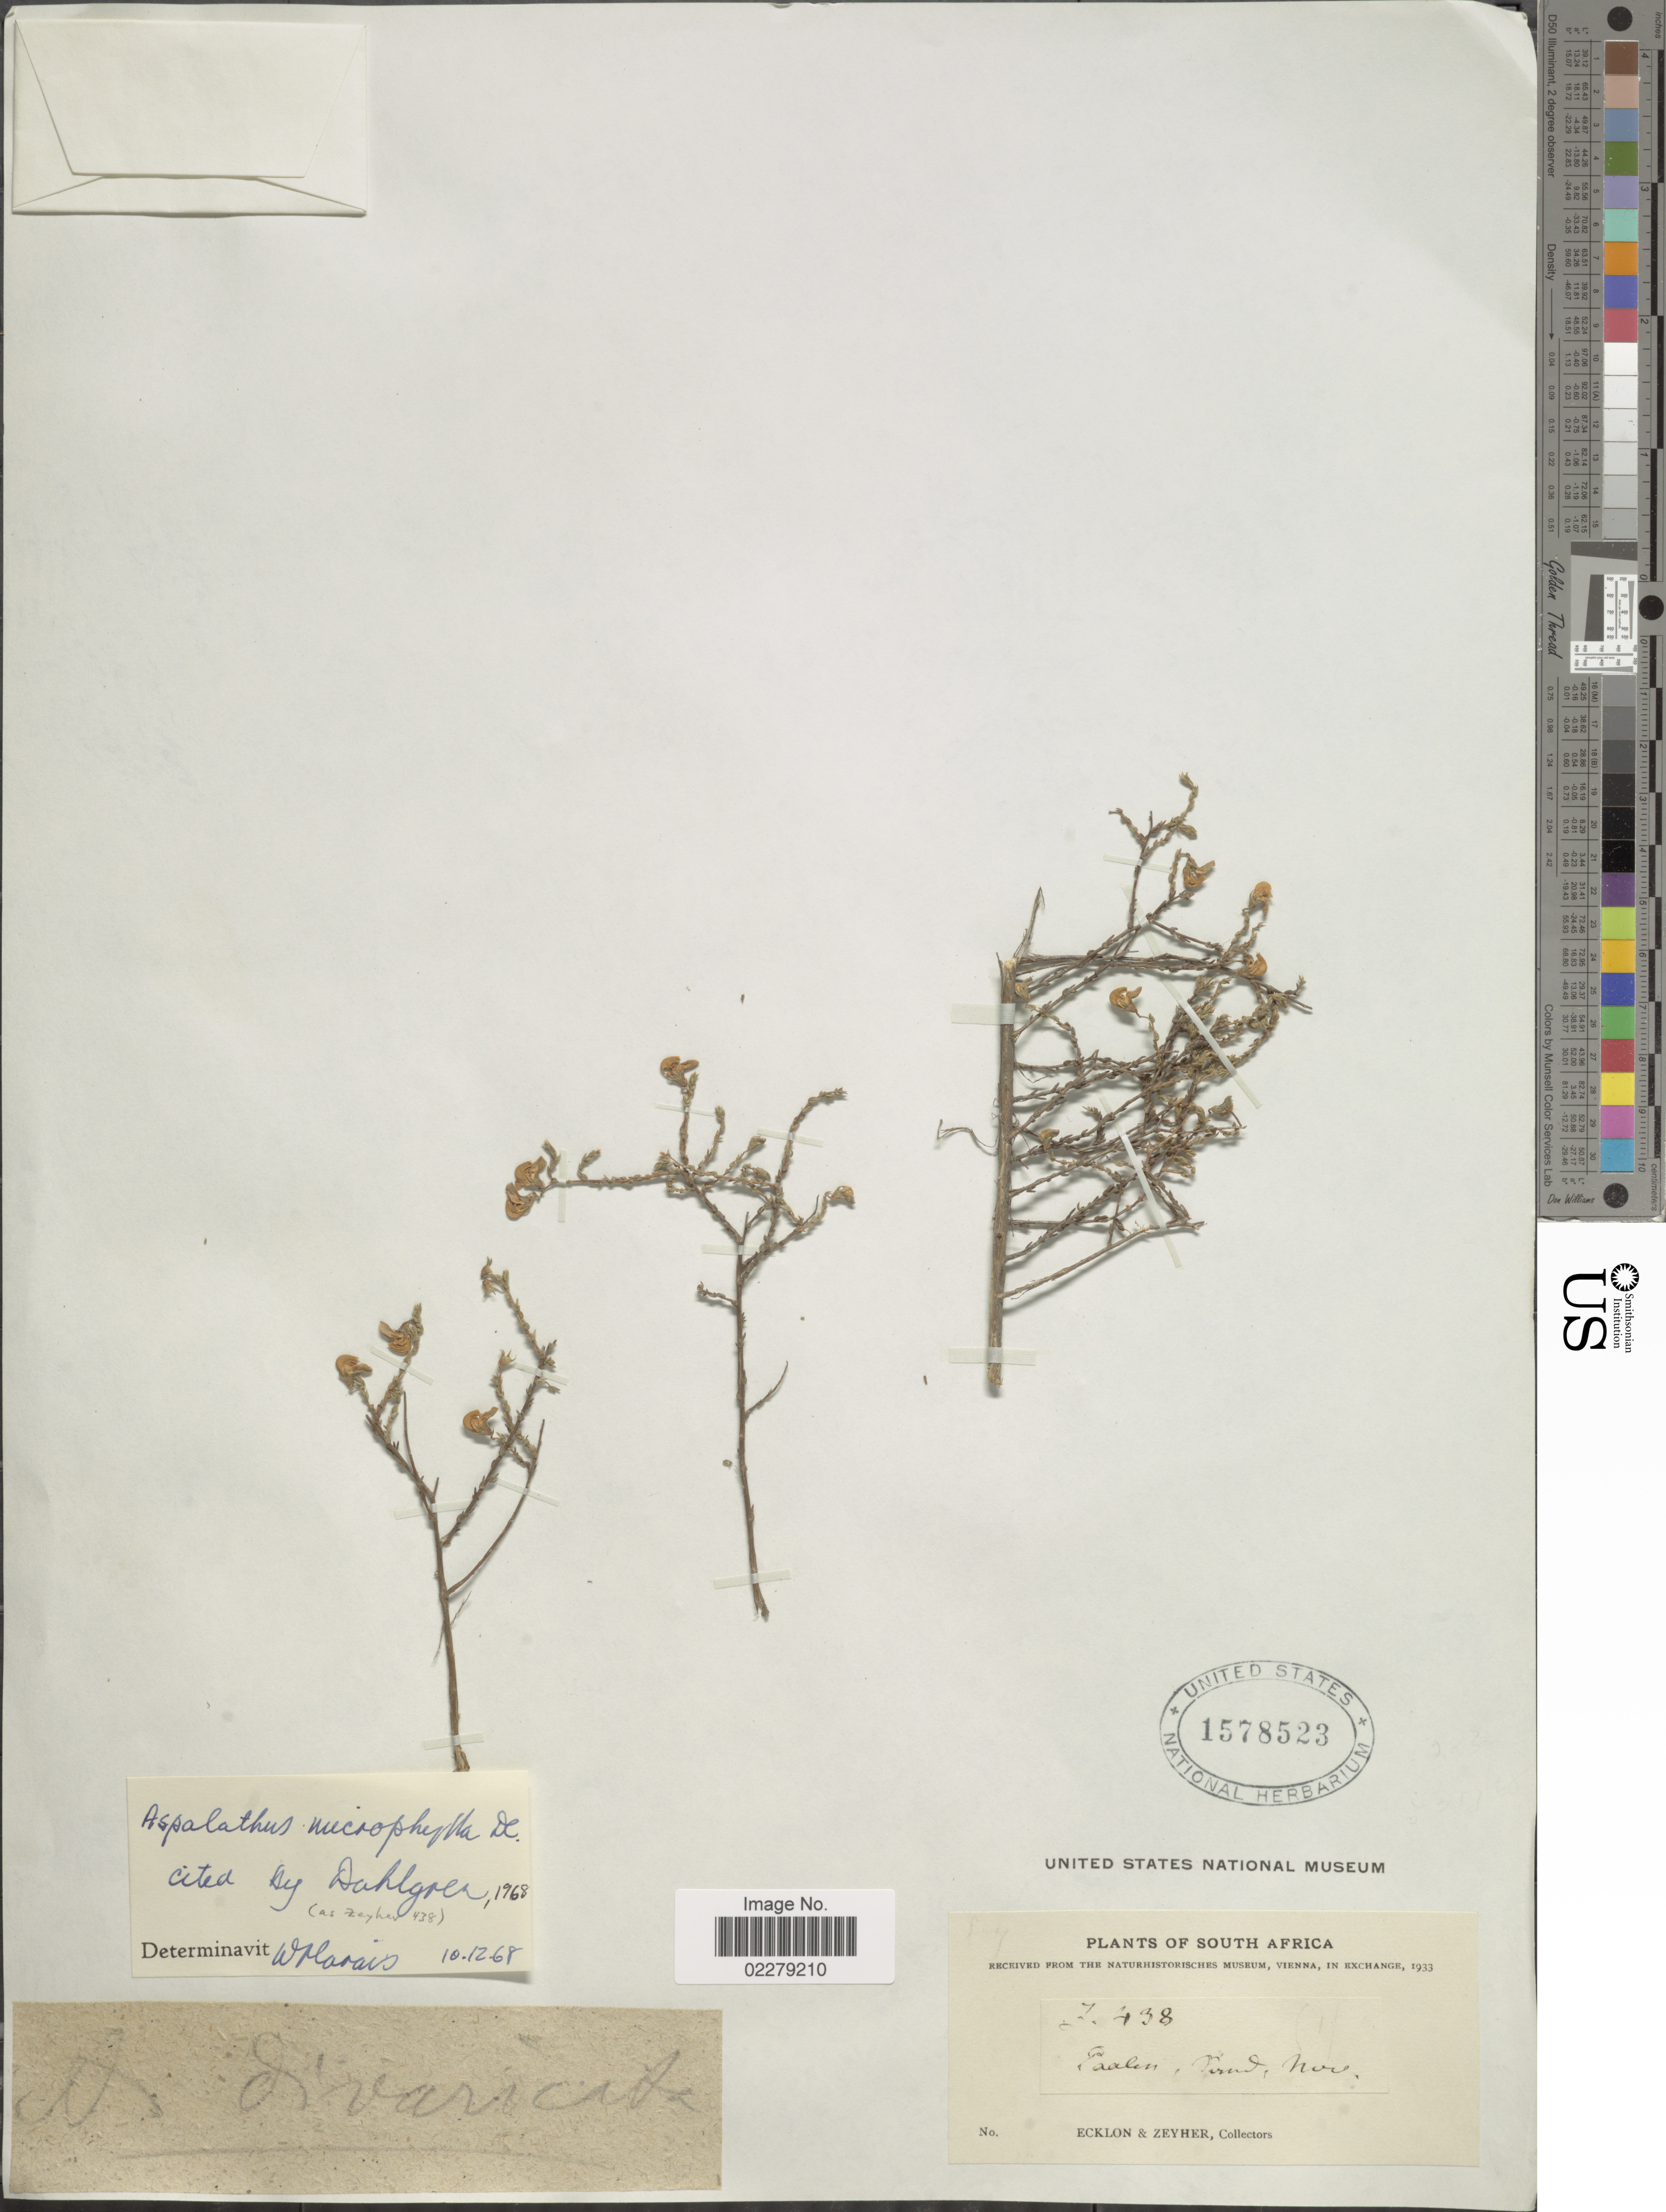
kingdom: Plantae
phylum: Tracheophyta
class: Magnoliopsida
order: Fabales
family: Fabaceae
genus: Aspalathus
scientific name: Aspalathus microphylla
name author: DC.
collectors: -. Ecklon & -. Zeyher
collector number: Z438?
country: South Africa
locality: Eaalen [unsure placement]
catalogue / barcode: US 1578523